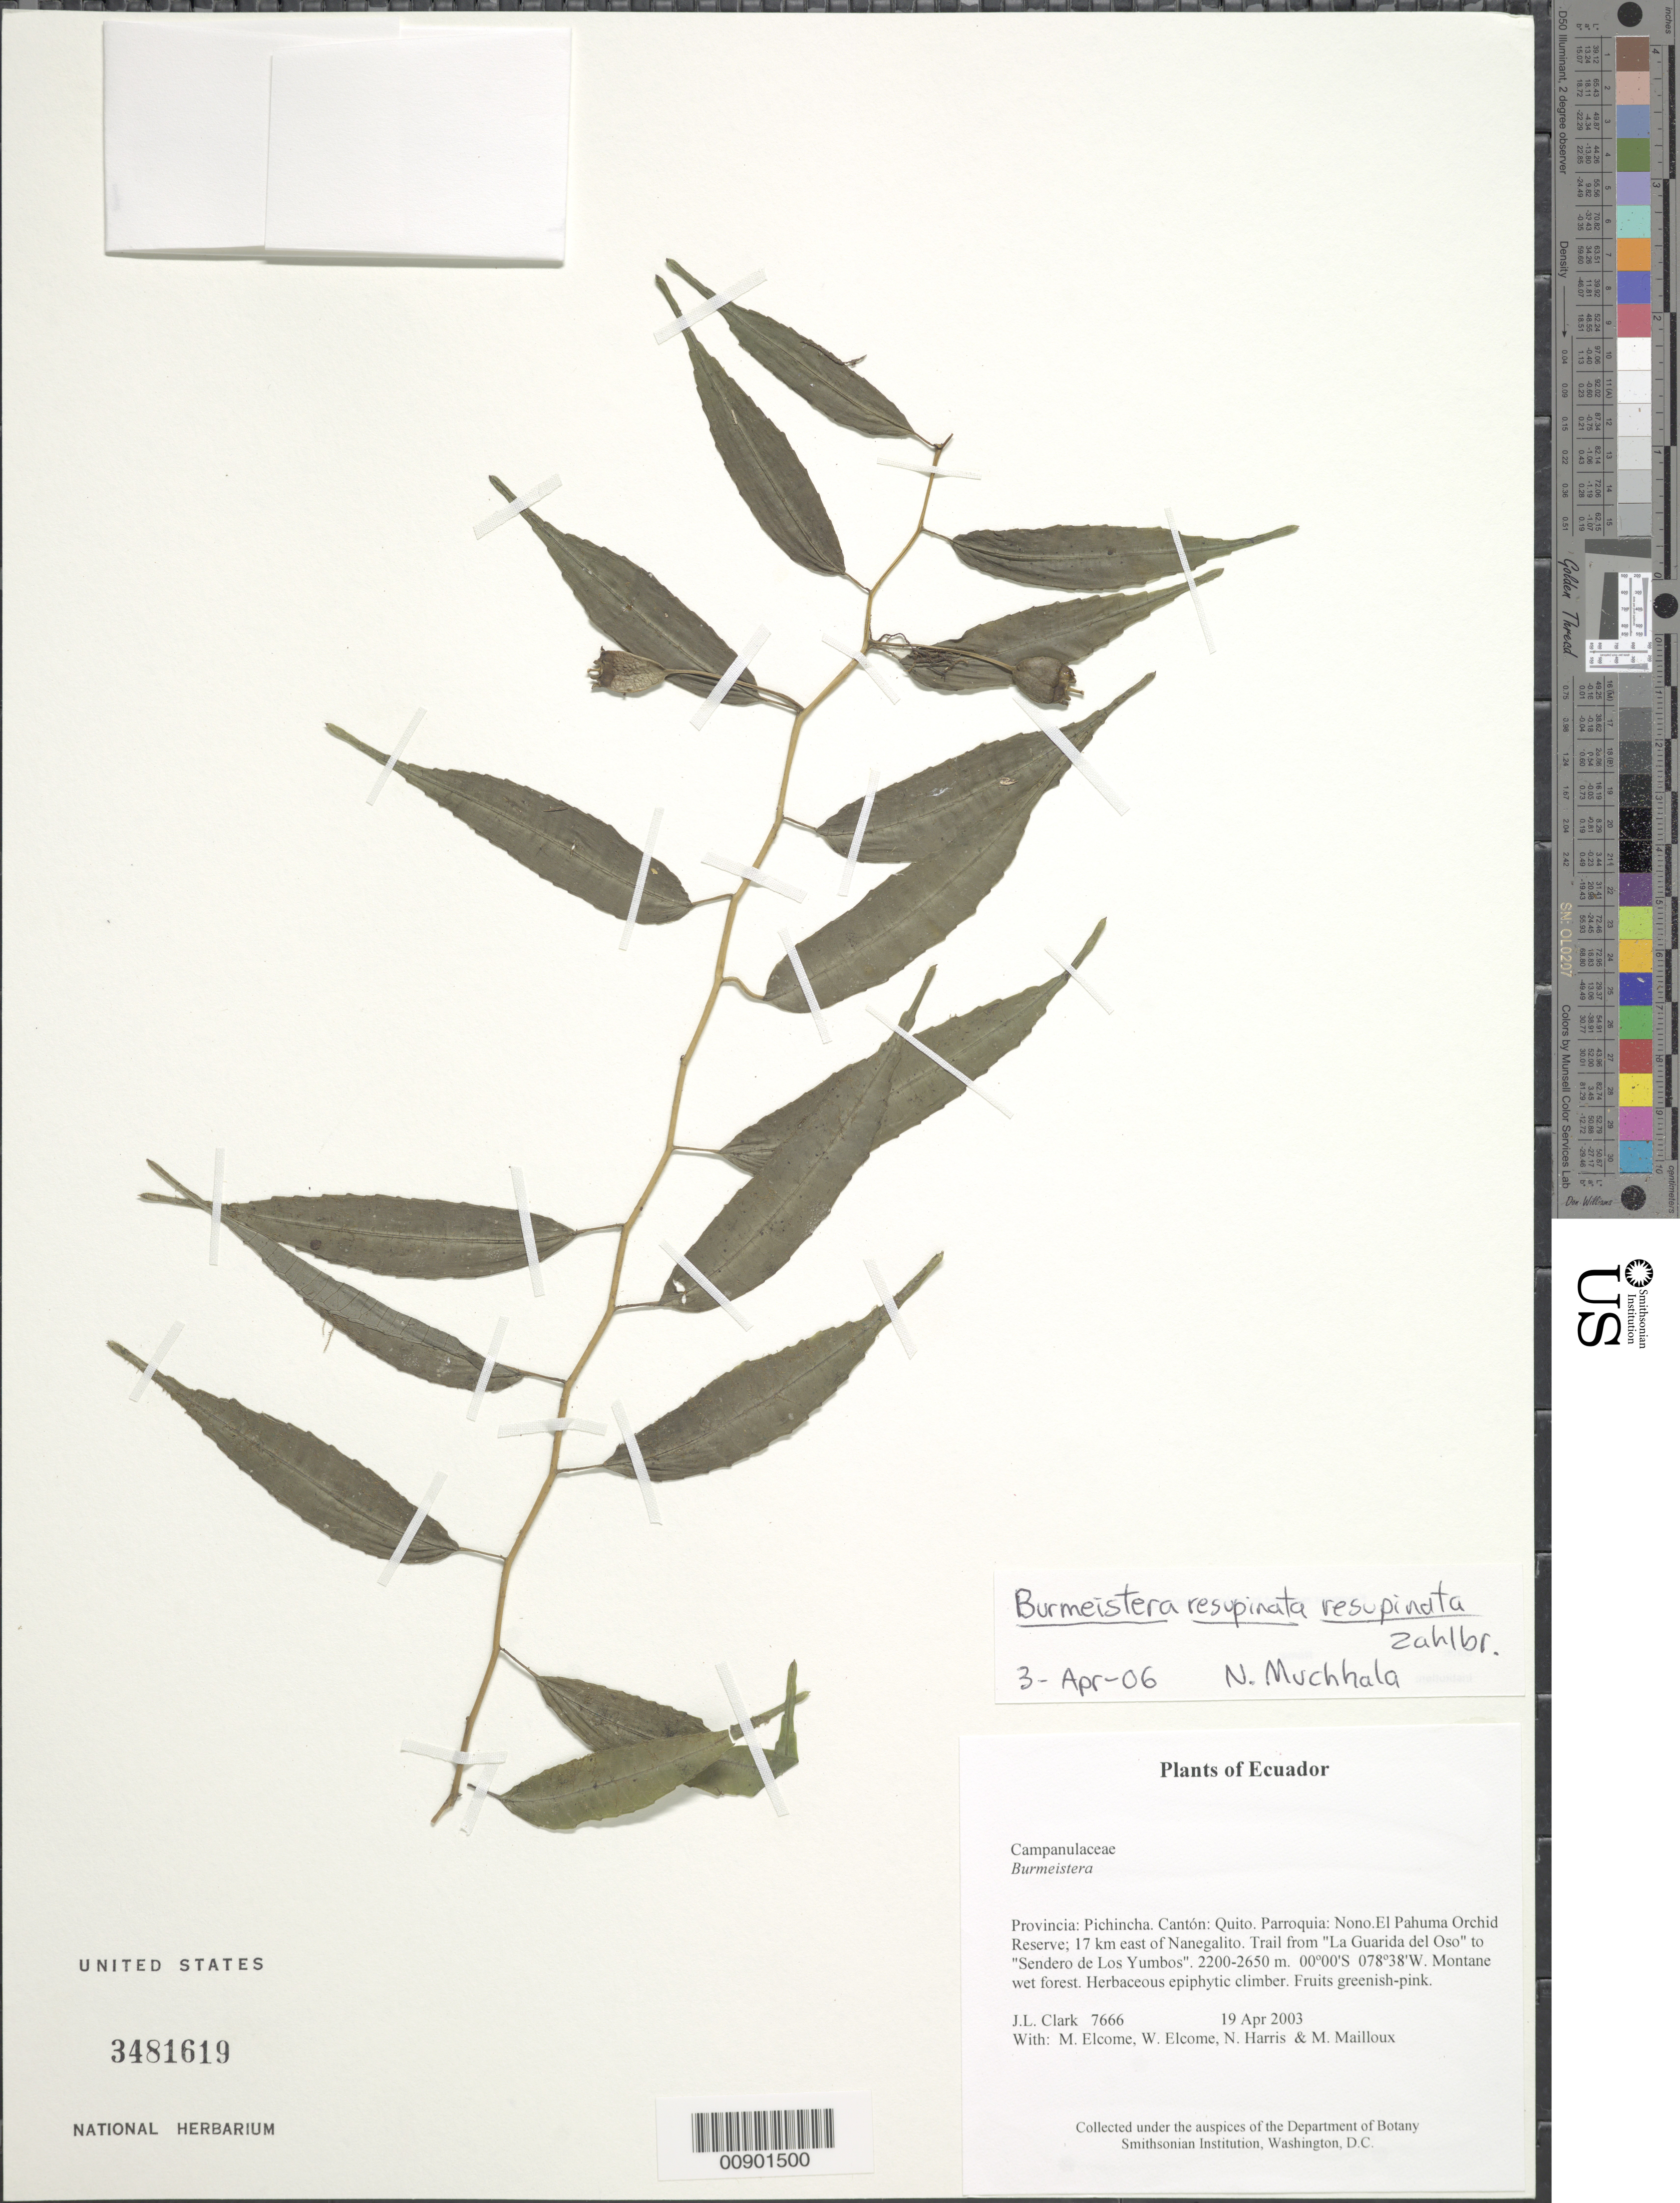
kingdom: Plantae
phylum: Tracheophyta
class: Magnoliopsida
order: Asterales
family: Campanulaceae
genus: Burmeistera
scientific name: Burmeistera resupinata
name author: Zahlbr.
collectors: J. L. Clark, M. Elcome, W. Elcome, N. Harris & M. Mailloux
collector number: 7666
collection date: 2003-04-19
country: Ecuador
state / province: Pichincha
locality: Cantón: Quito. Parroquia: Nono. El Pahuma Orchid Reserve; 17 km east of Nanegalito. Trail from "La Guarida del Oso"to "Sendero de Los Yumbos".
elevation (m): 2200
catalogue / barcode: US 3481619